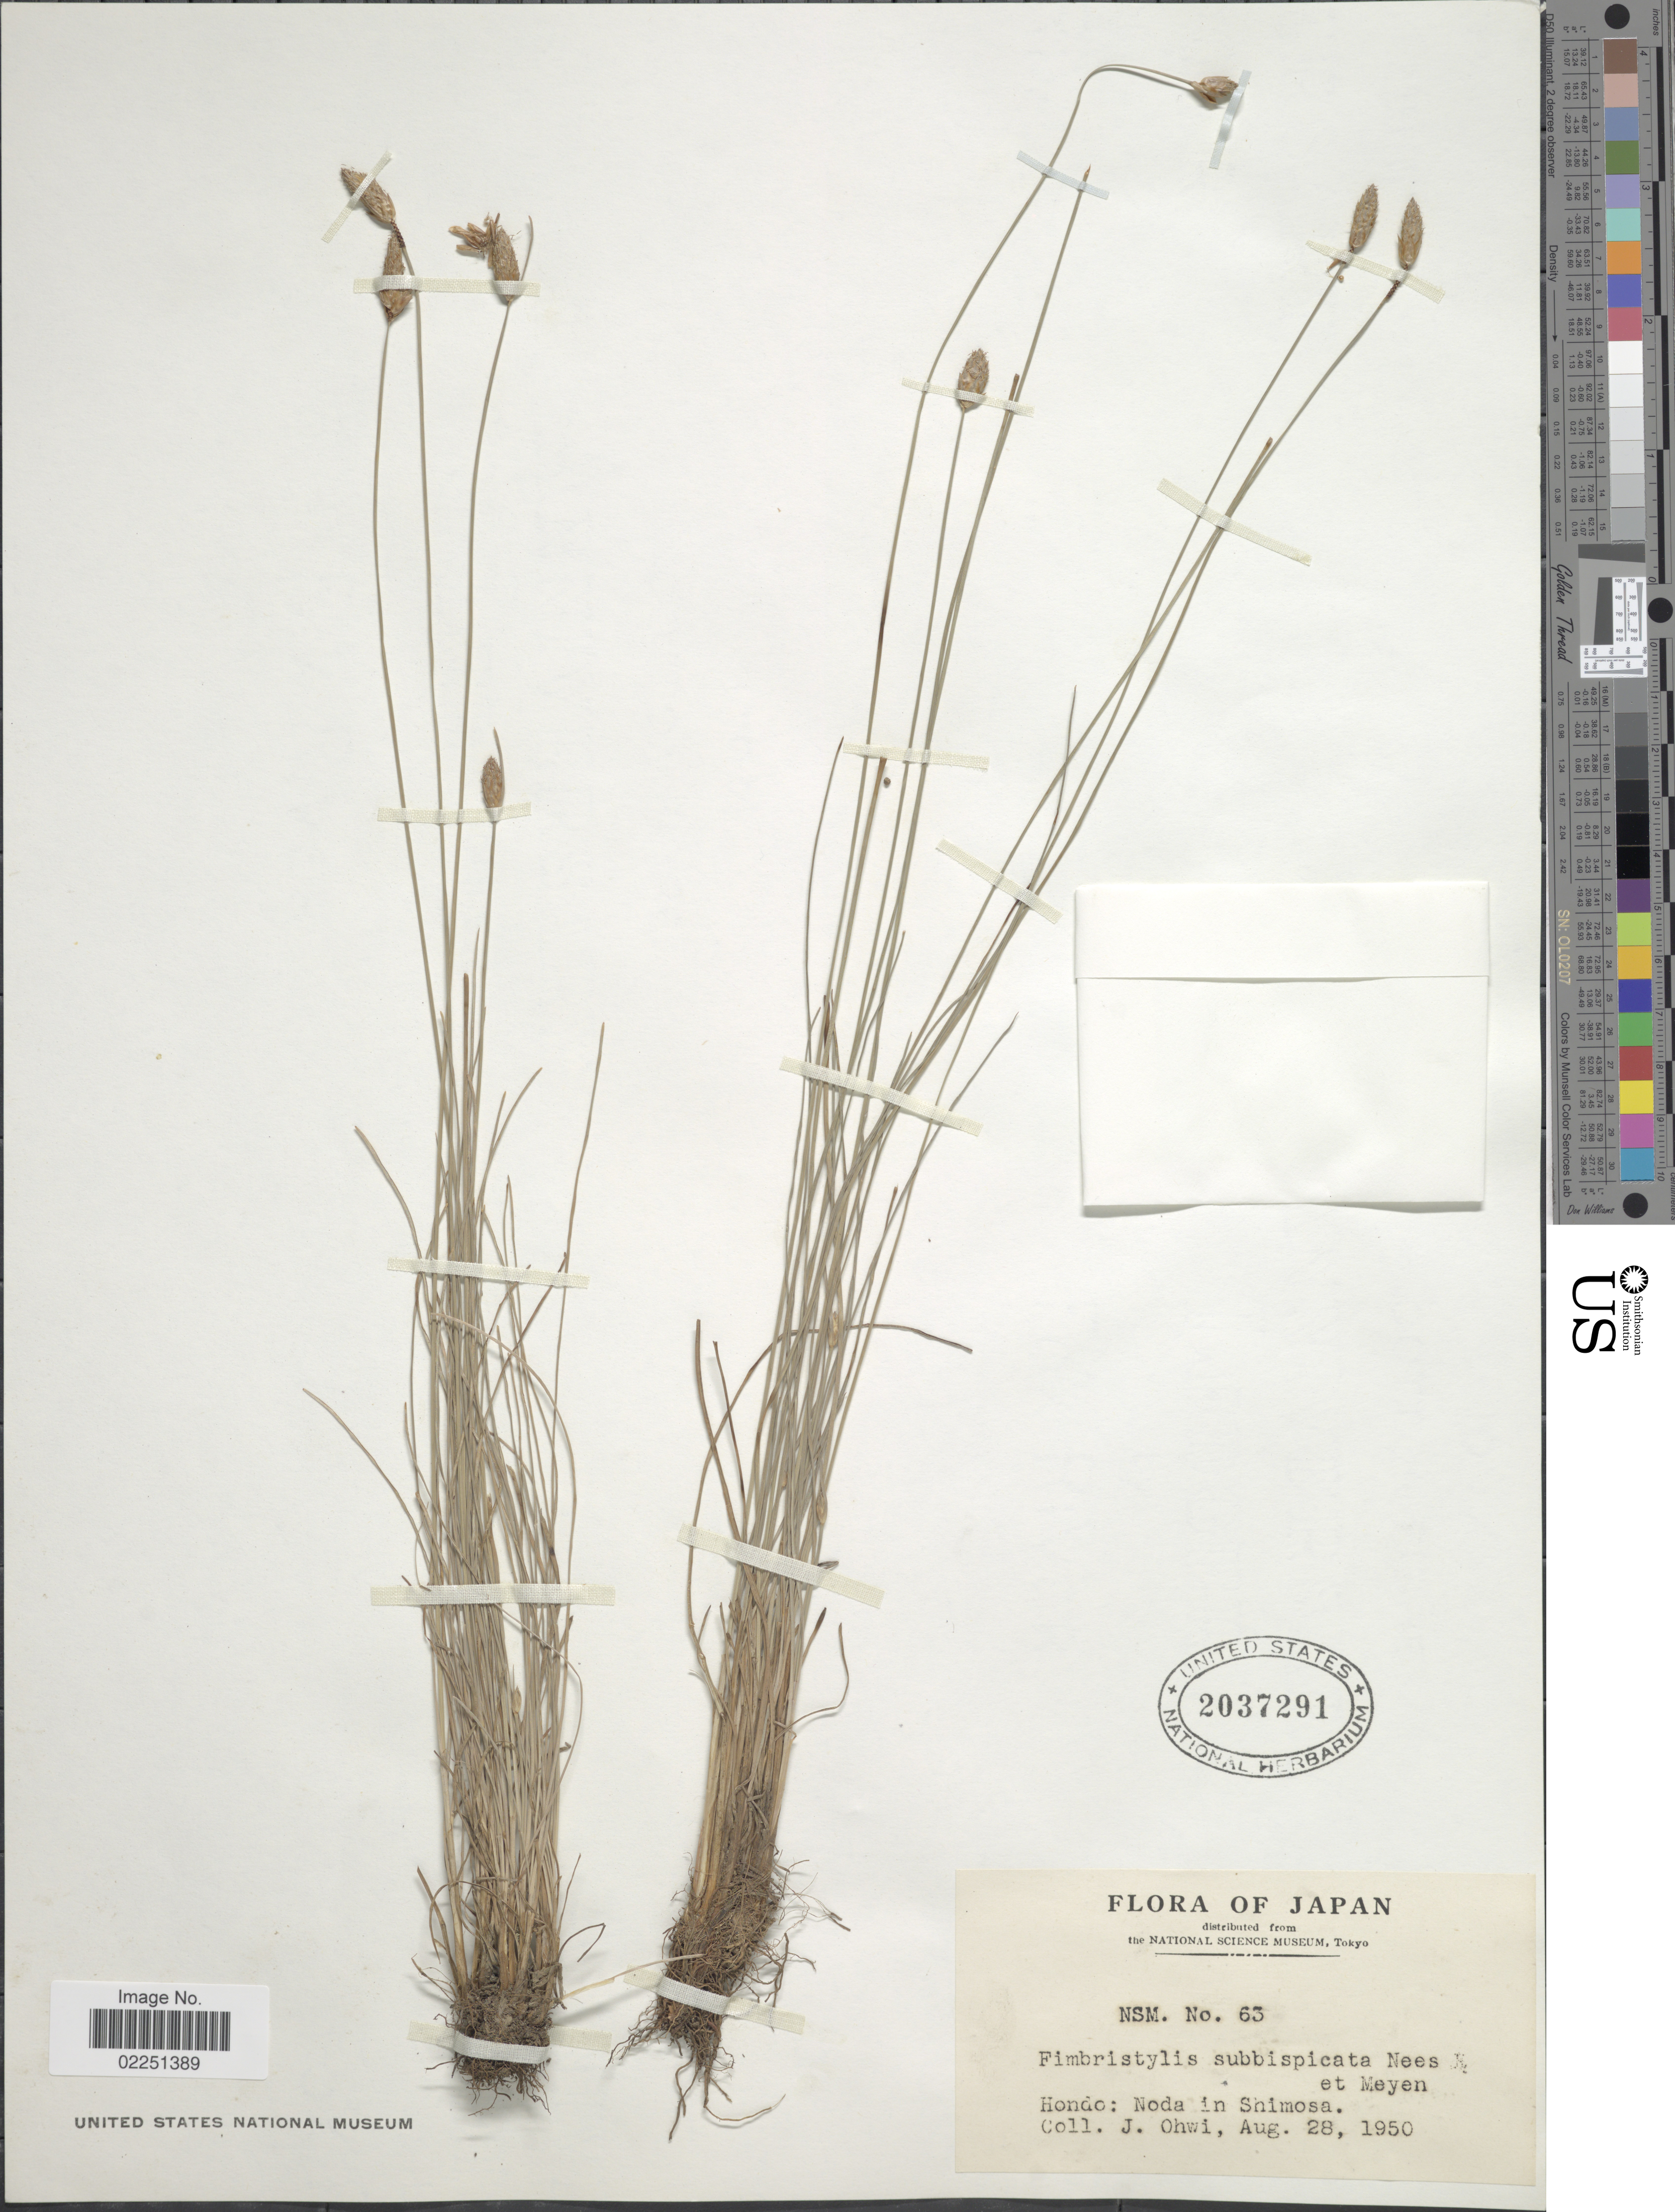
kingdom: Plantae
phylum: Tracheophyta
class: Liliopsida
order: Poales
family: Cyperaceae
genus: Fimbristylis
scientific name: Fimbristylis subbispicata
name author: Nees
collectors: J. Ohwi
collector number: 63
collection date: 1950-08-28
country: Japan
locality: Hondo: Noda in Shimosa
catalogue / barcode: US 2037291